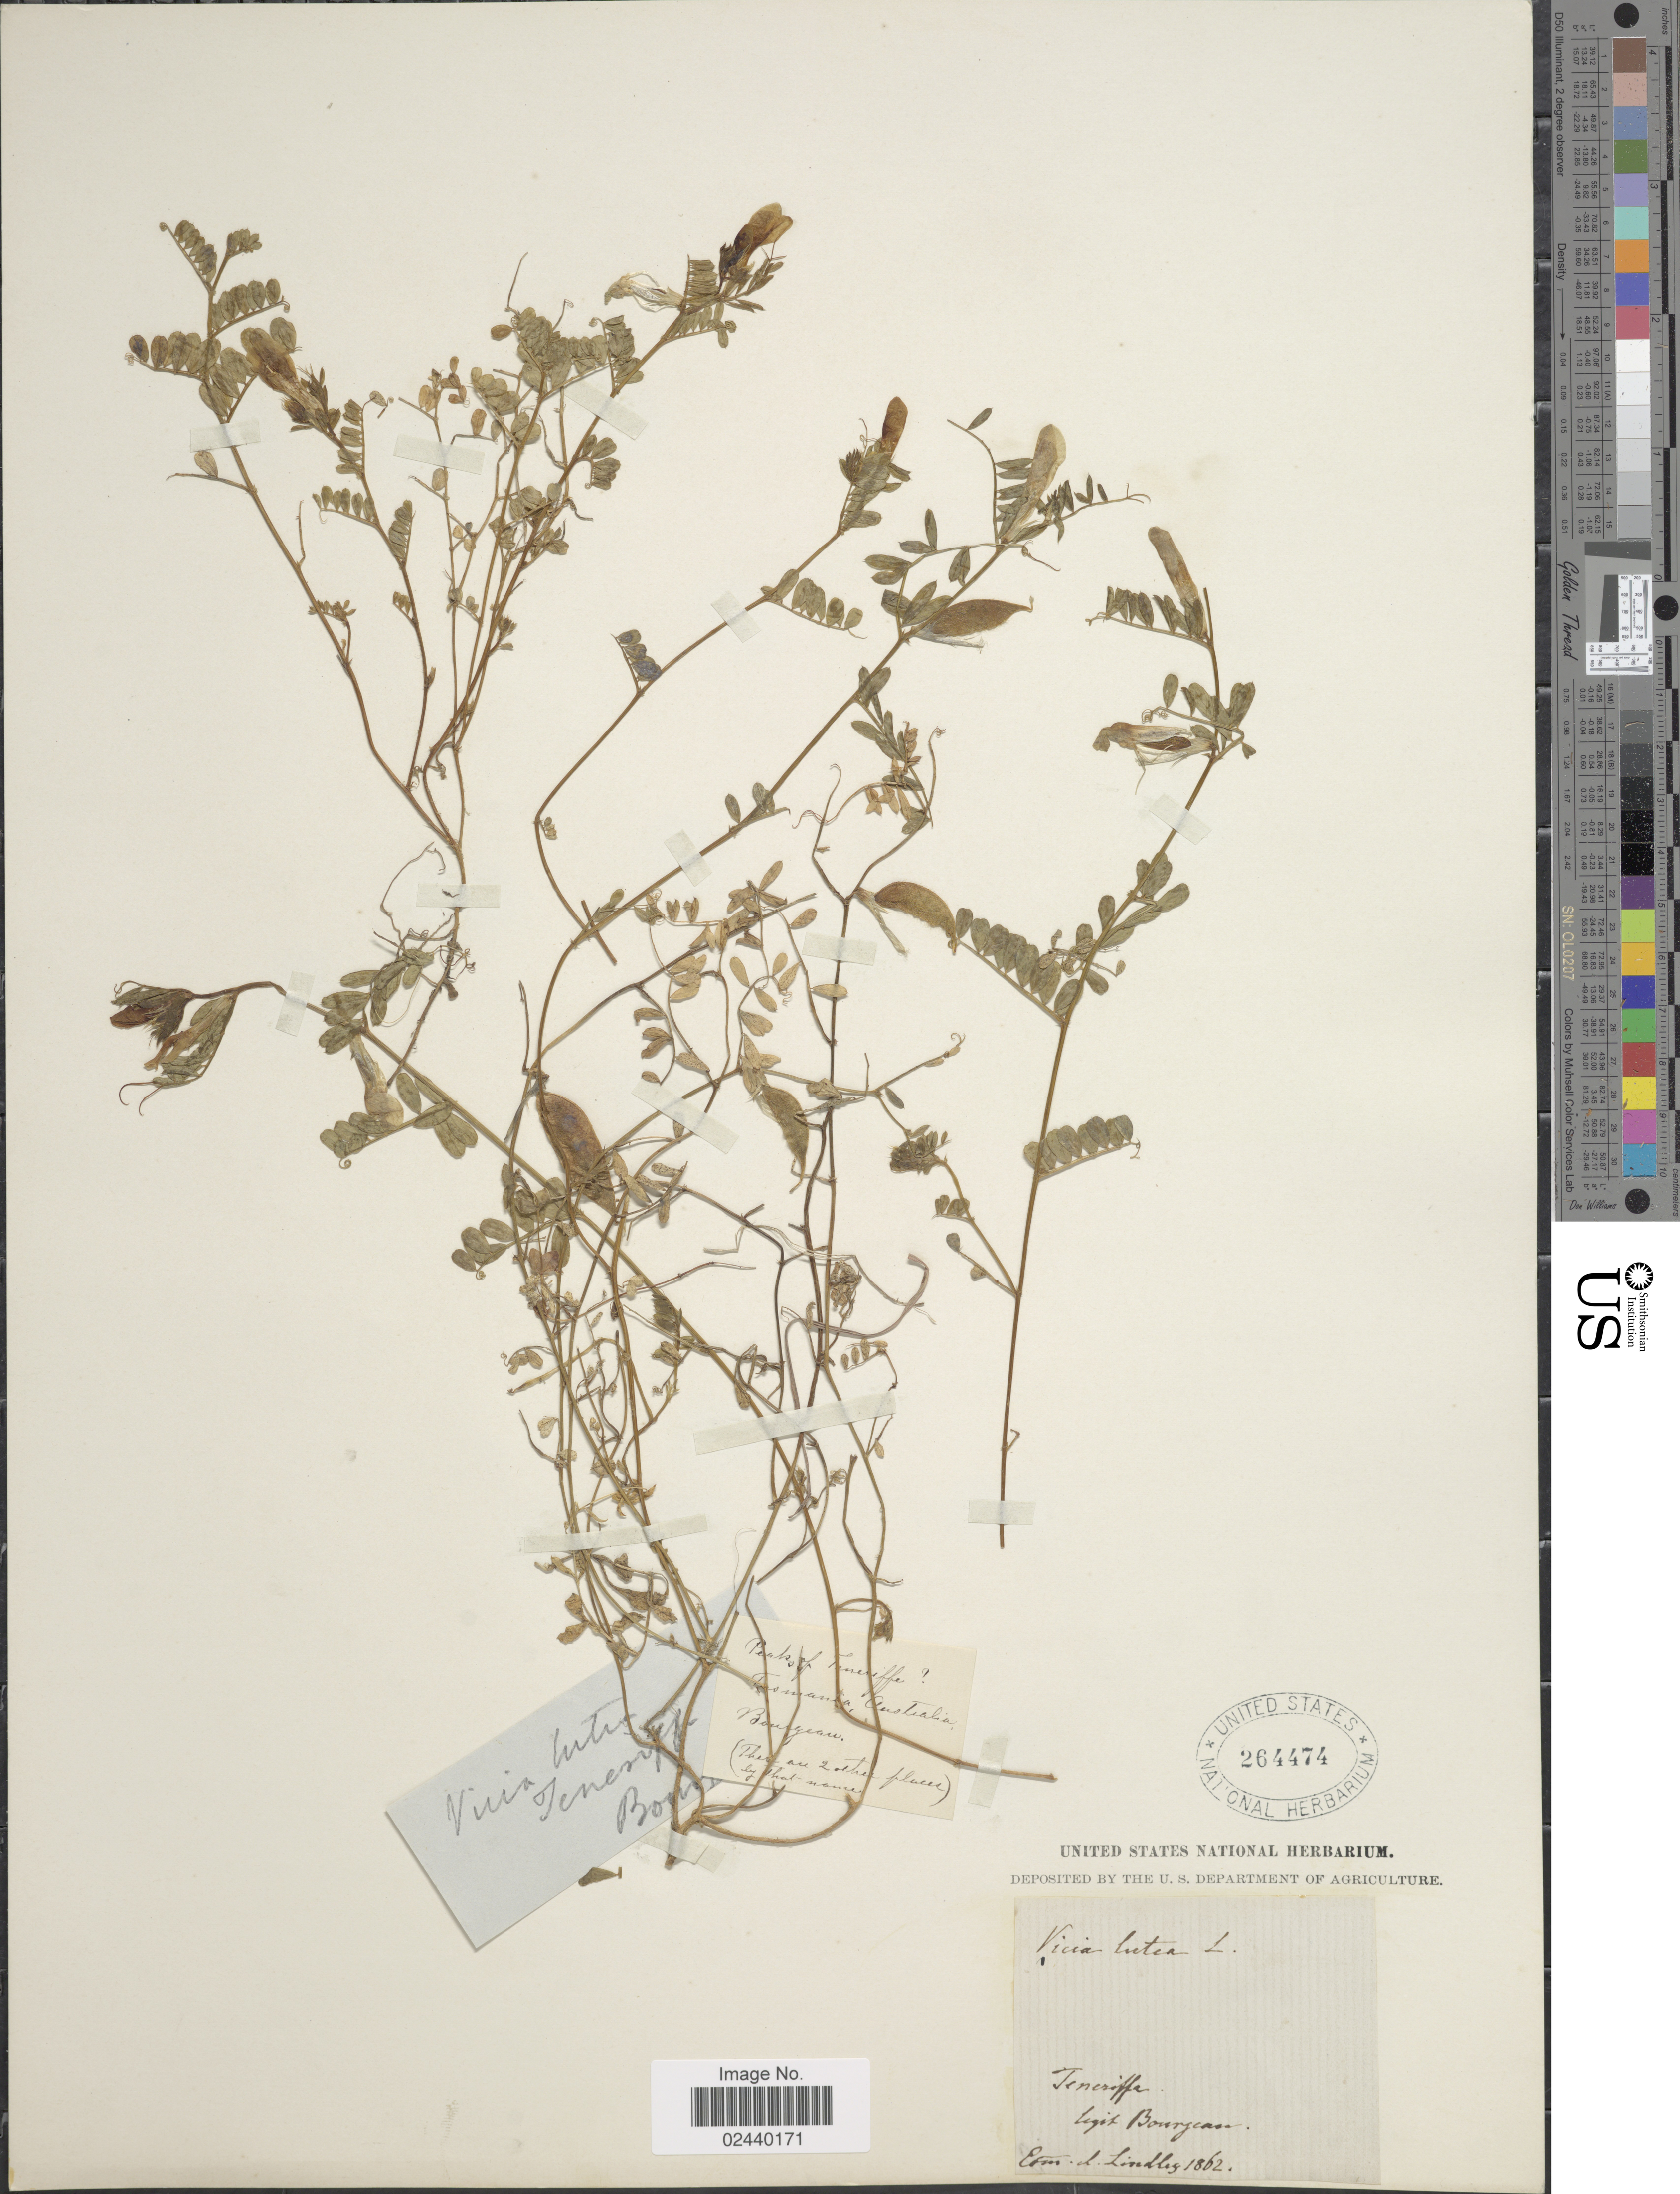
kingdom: Plantae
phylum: Tracheophyta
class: Magnoliopsida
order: Fabales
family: Fabaceae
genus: Vicia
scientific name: Vicia lutea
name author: L.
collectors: -. Bourgeau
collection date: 1862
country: Spain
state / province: Canarias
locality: Teneriffe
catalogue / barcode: US 264474